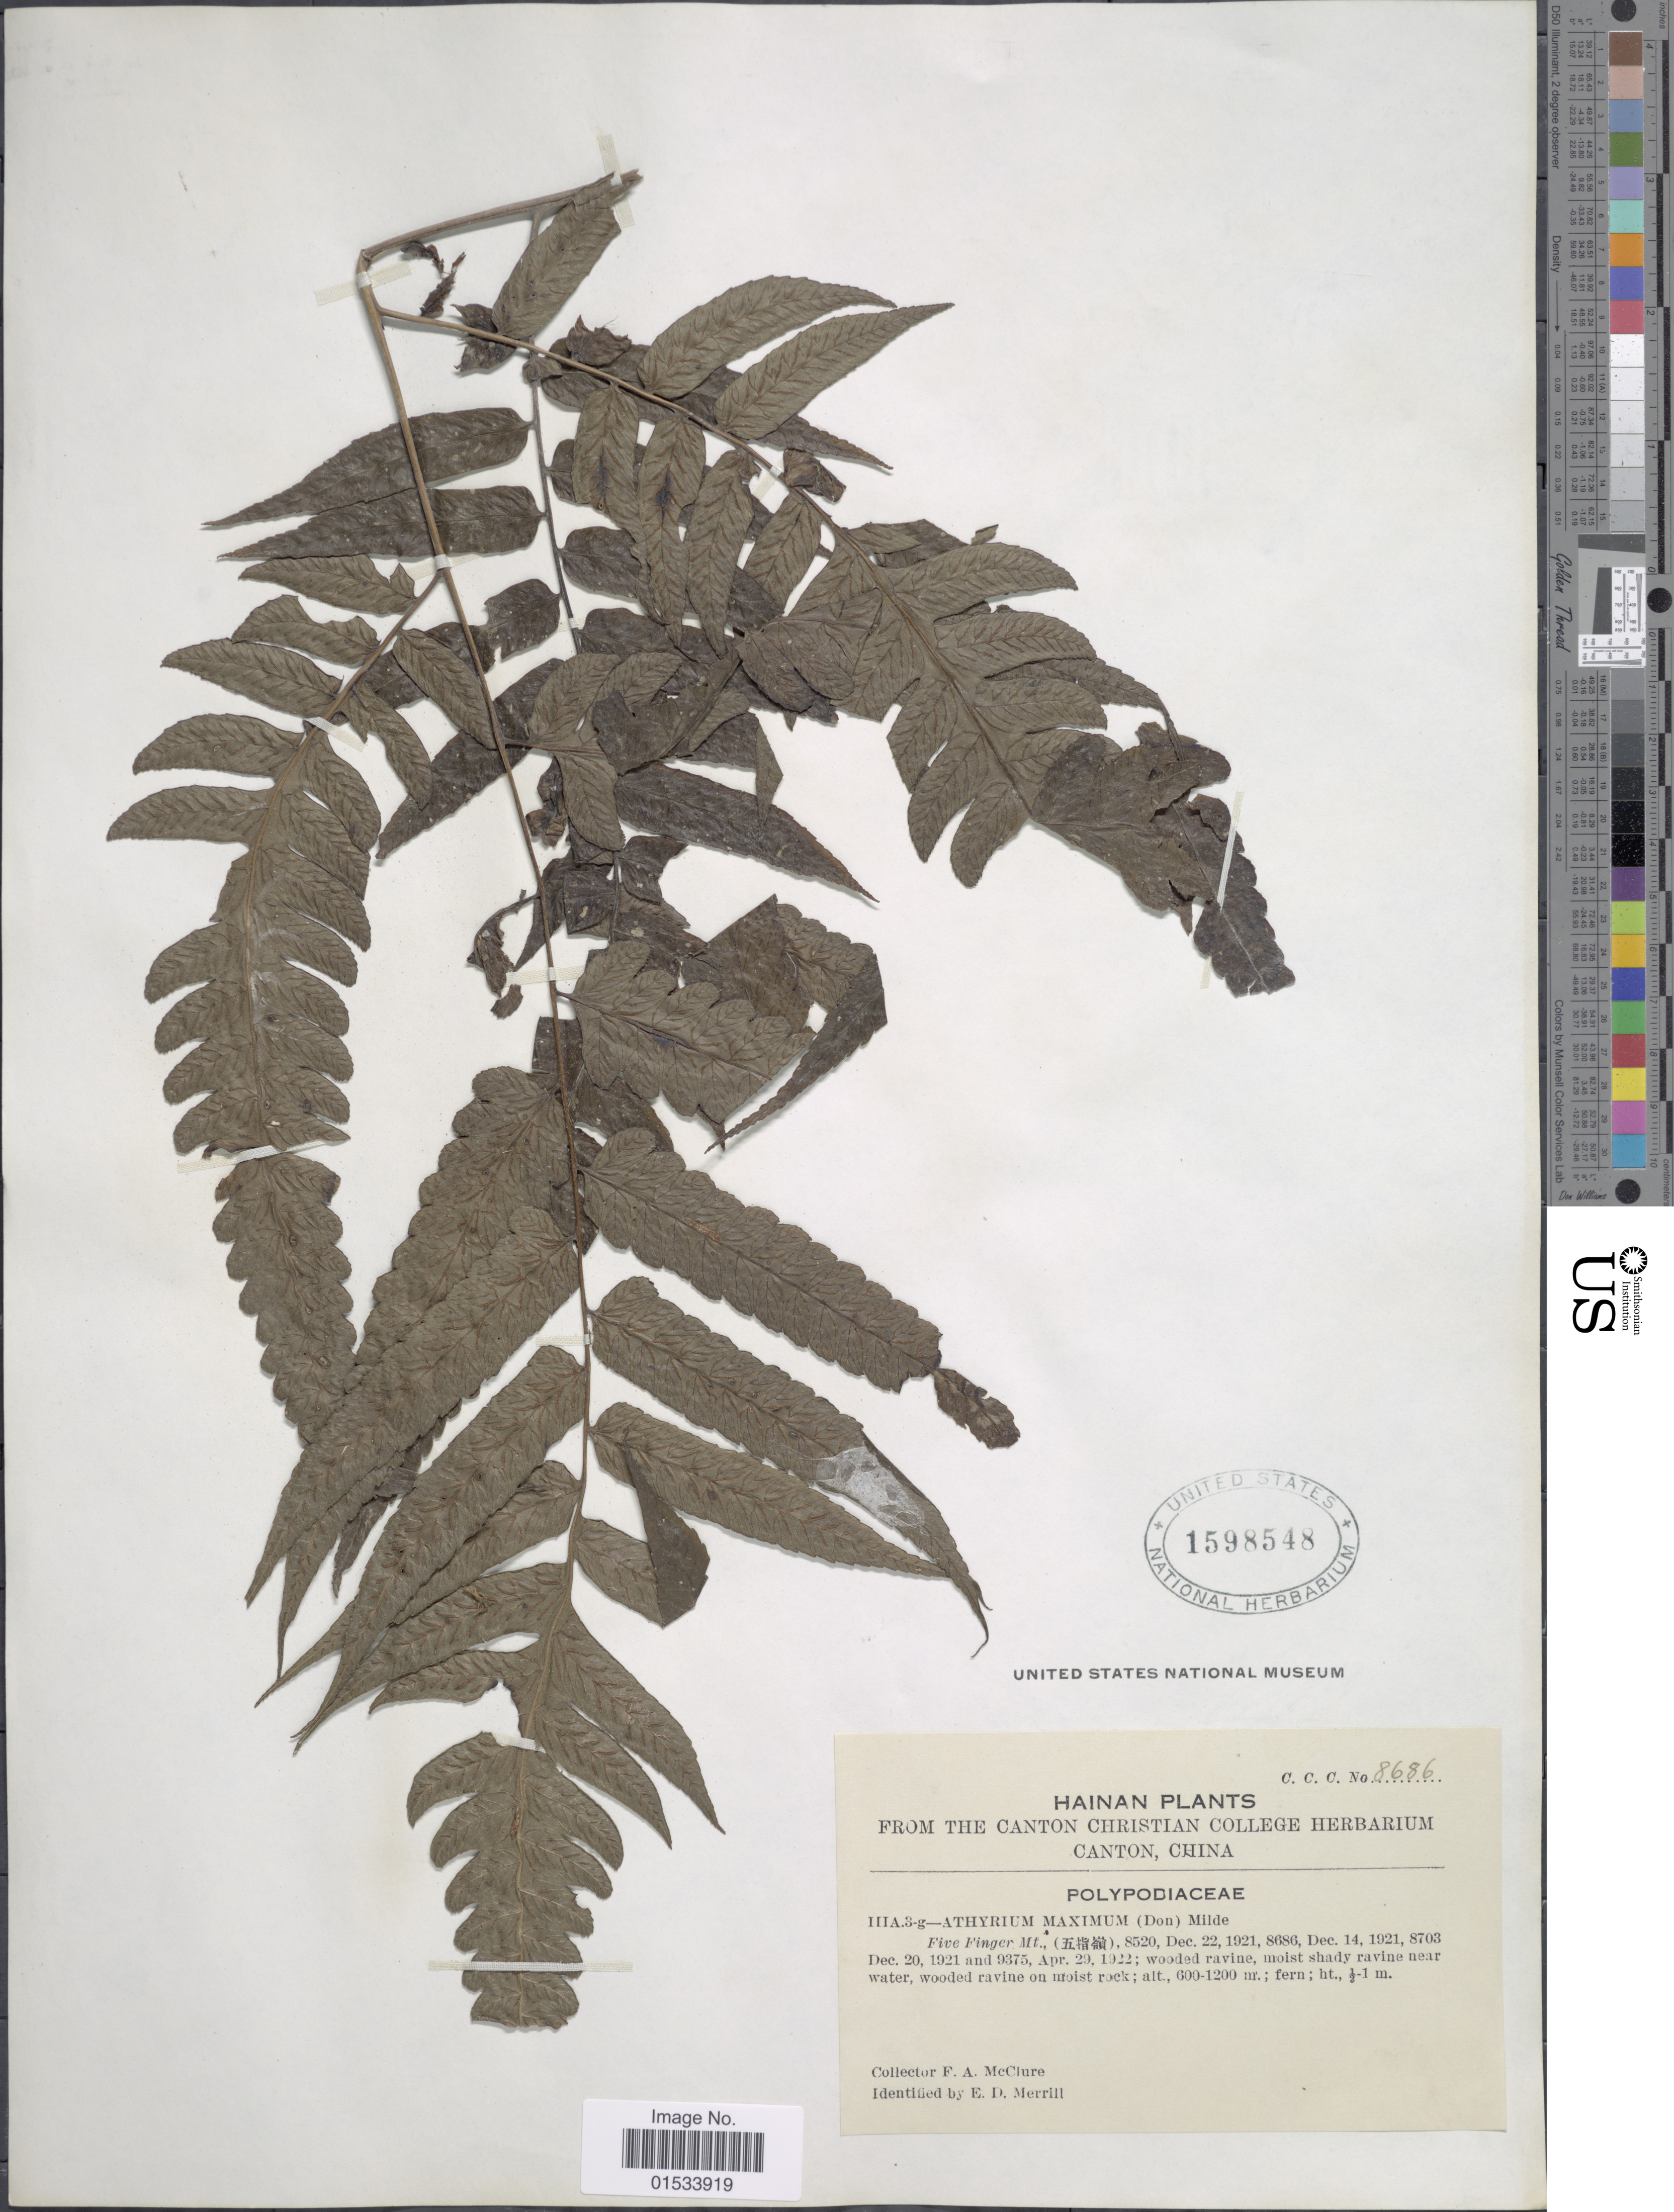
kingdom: Plantae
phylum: Tracheophyta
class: Polypodiopsida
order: Polypodiales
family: Athyriaceae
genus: Diplazium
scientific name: Diplazium maximum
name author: (D. Don) C. Chr.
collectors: F. A. McClure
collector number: c.c.c. 8686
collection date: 1921-12-14/1922-04-29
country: China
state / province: Hainan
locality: Wooded ravince, moist shady ravince near water, wooded ravine on moist rock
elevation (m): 600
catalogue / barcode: US 1598548